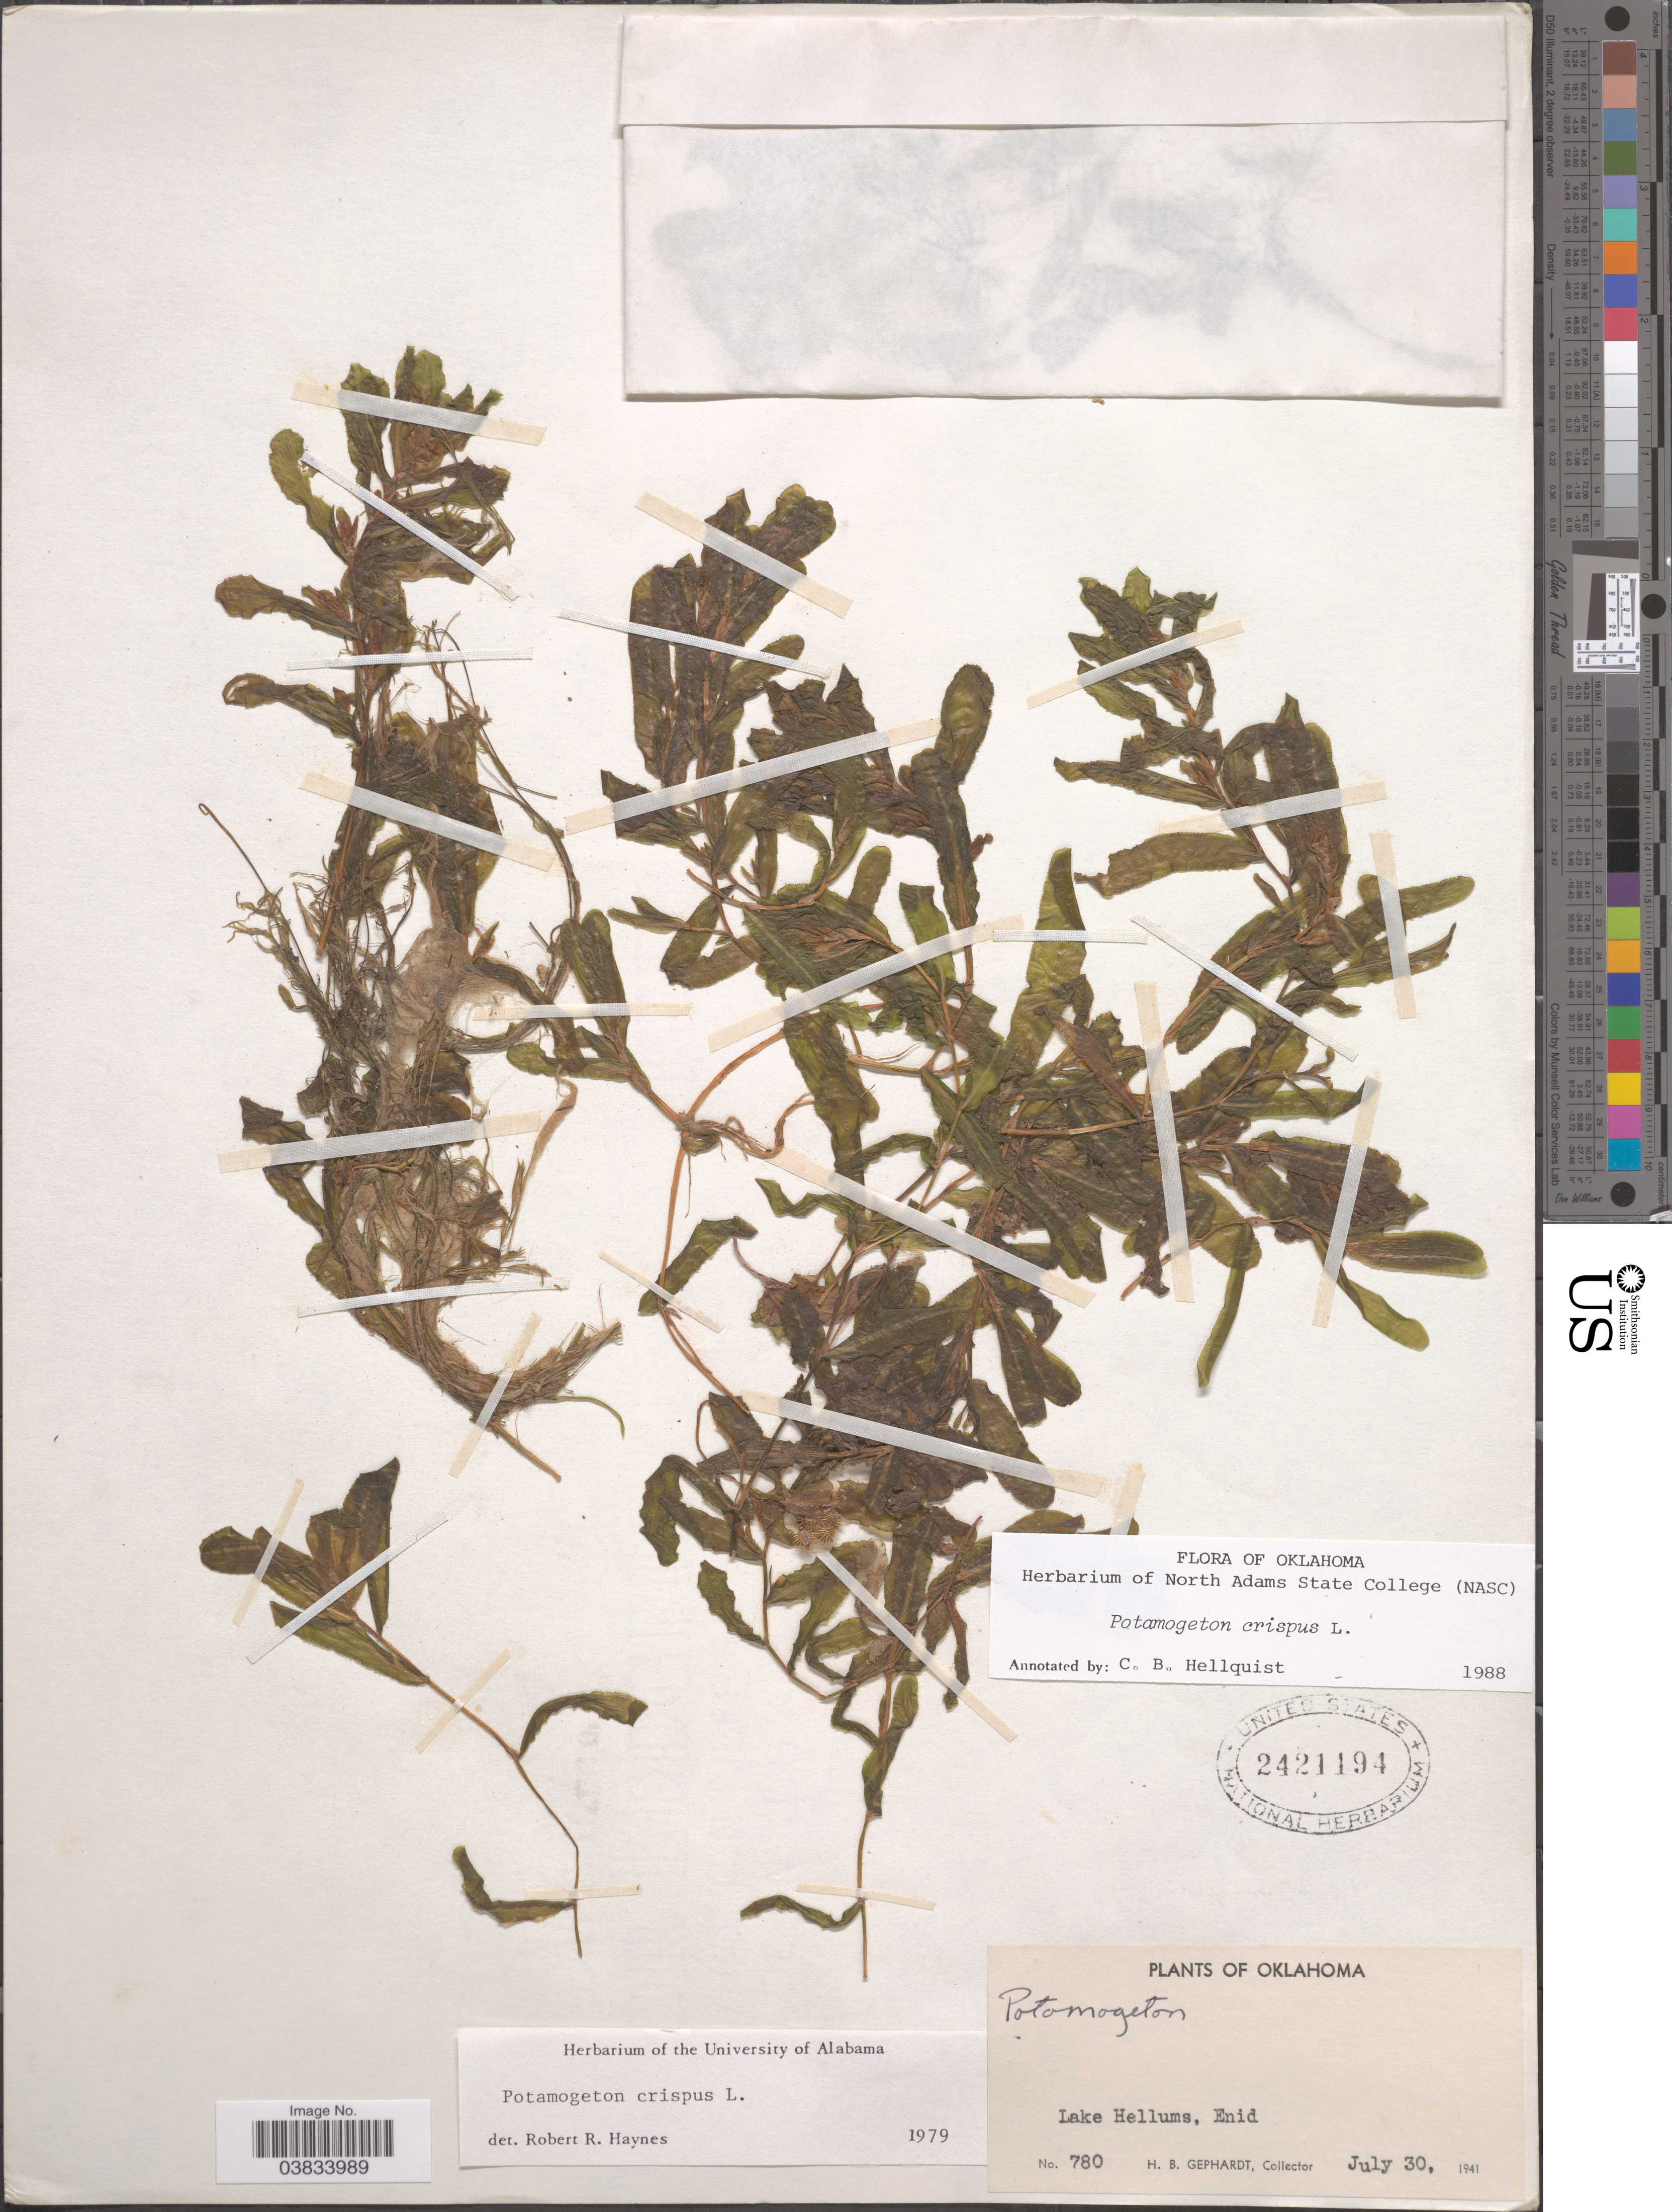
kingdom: Plantae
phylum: Tracheophyta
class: Liliopsida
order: Alismatales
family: Potamogetonaceae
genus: Potamogeton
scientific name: Potamogeton crispus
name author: L.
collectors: H. Gephardt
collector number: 780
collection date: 1941-07-30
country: United States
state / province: Oklahoma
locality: Lake Hellums, Enid.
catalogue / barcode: US 2421194